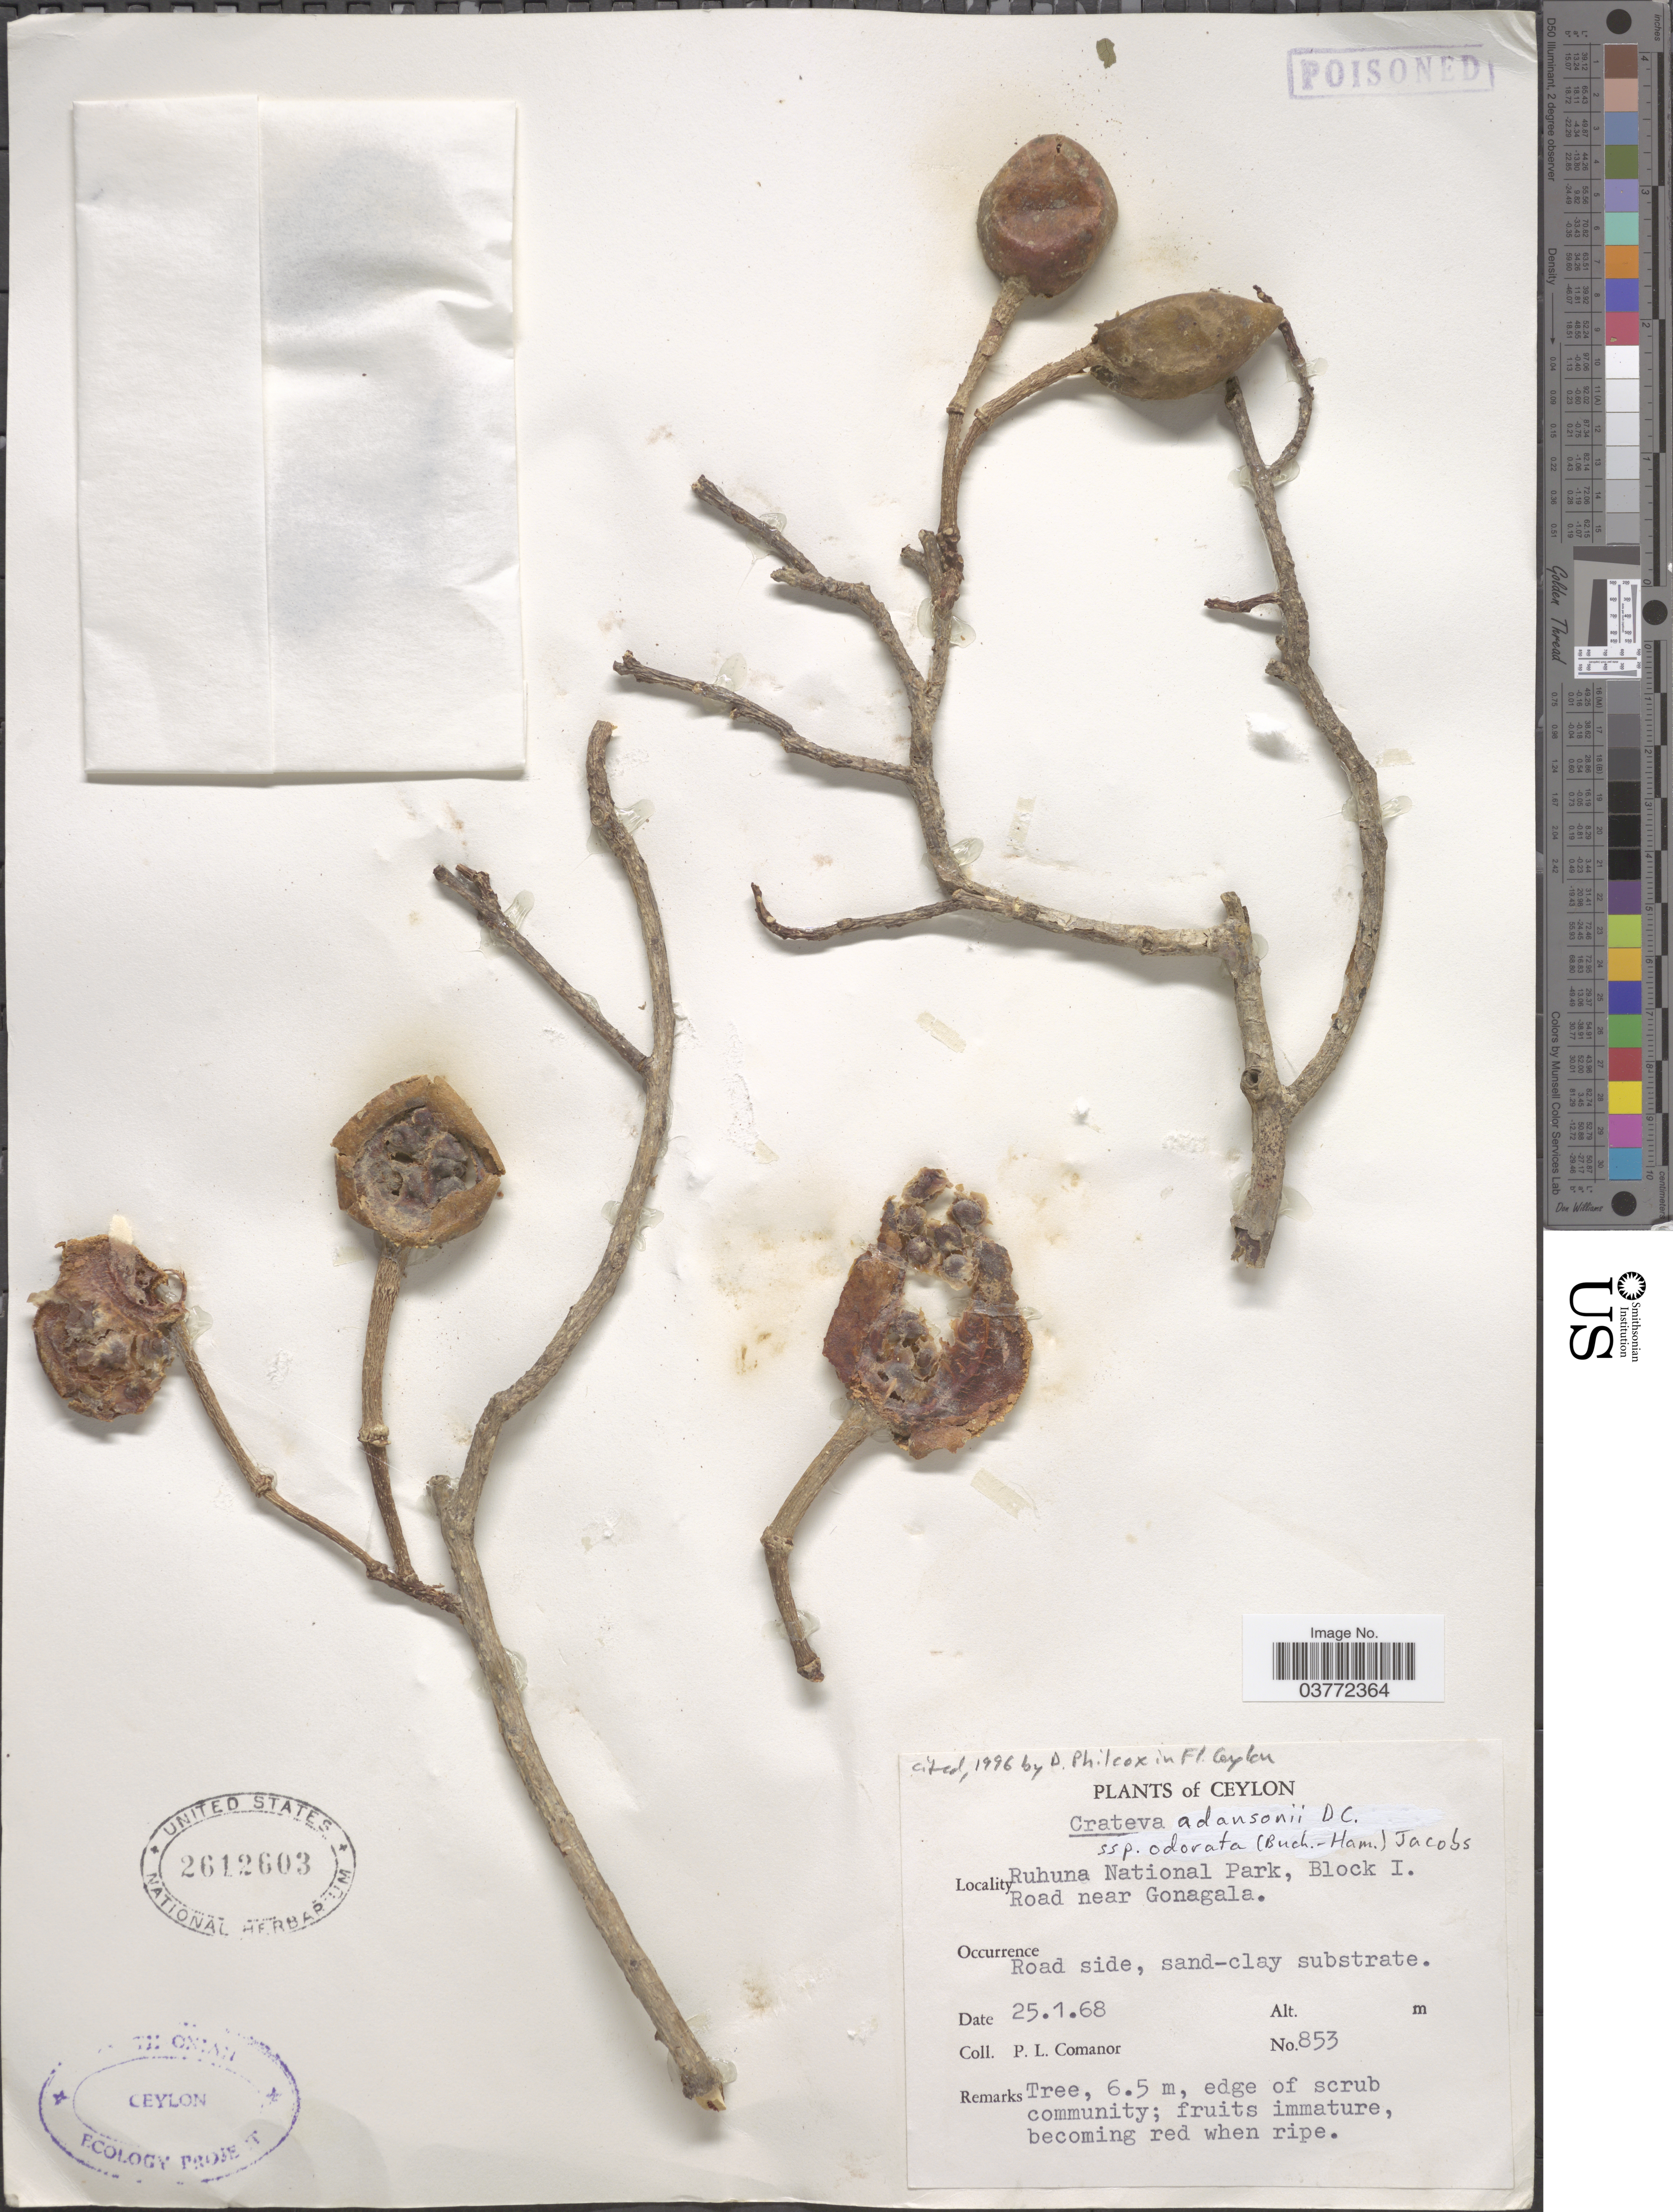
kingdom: Plantae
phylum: Tracheophyta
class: Magnoliopsida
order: Brassicales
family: Capparaceae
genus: Crateva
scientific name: Crateva adansonii subsp. odora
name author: (Buch.-Ham.) Jacobs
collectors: P. Comanor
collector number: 853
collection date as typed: Transcribed d/m/y: 25/1/68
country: Sri Lanka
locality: Ceylon. Ruhuna National Park, Block I. Road near Gonagala.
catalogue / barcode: US 2612603